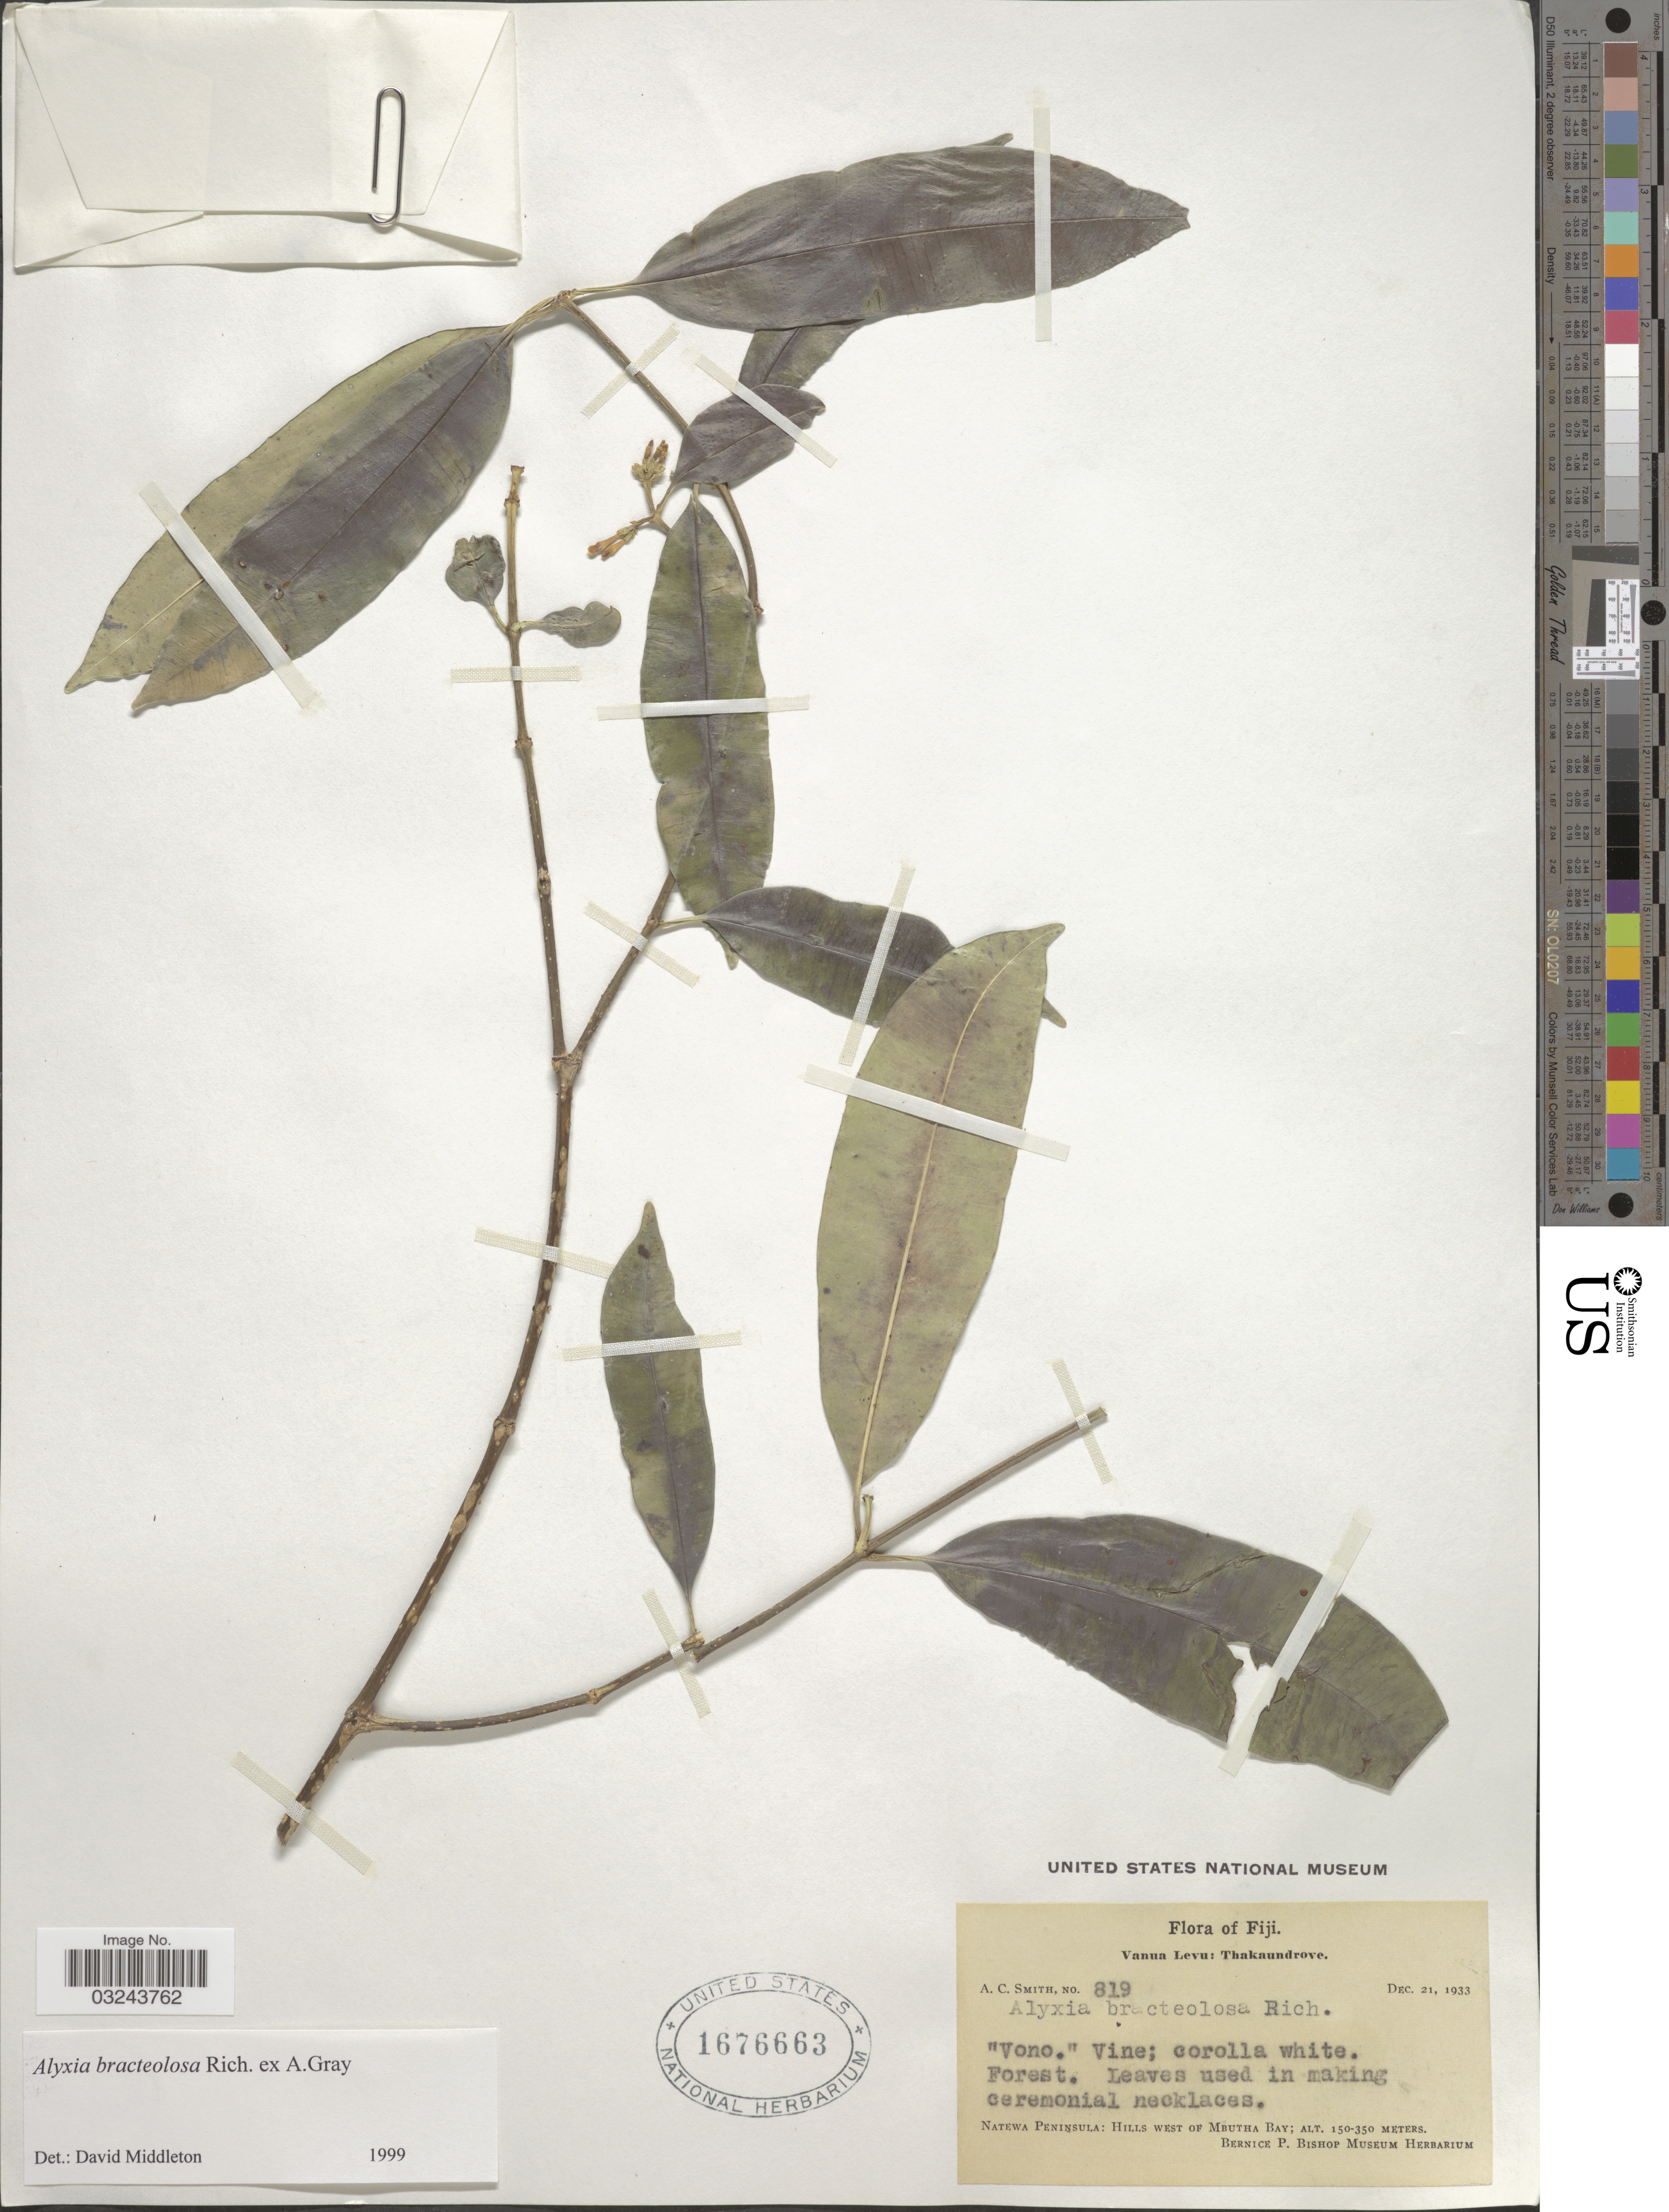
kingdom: Plantae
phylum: Tracheophyta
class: Magnoliopsida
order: Gentianales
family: Apocynaceae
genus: Alyxia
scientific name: Alyxia bracteolosa var. angustifolia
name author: A. Gray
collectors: A. C. Smith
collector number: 819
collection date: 1933-12-21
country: Fiji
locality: Vanua Levu: Thakaundrove. Natewa Peninsula: Hills west of Mbutha Bay.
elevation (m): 150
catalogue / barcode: US 1676663